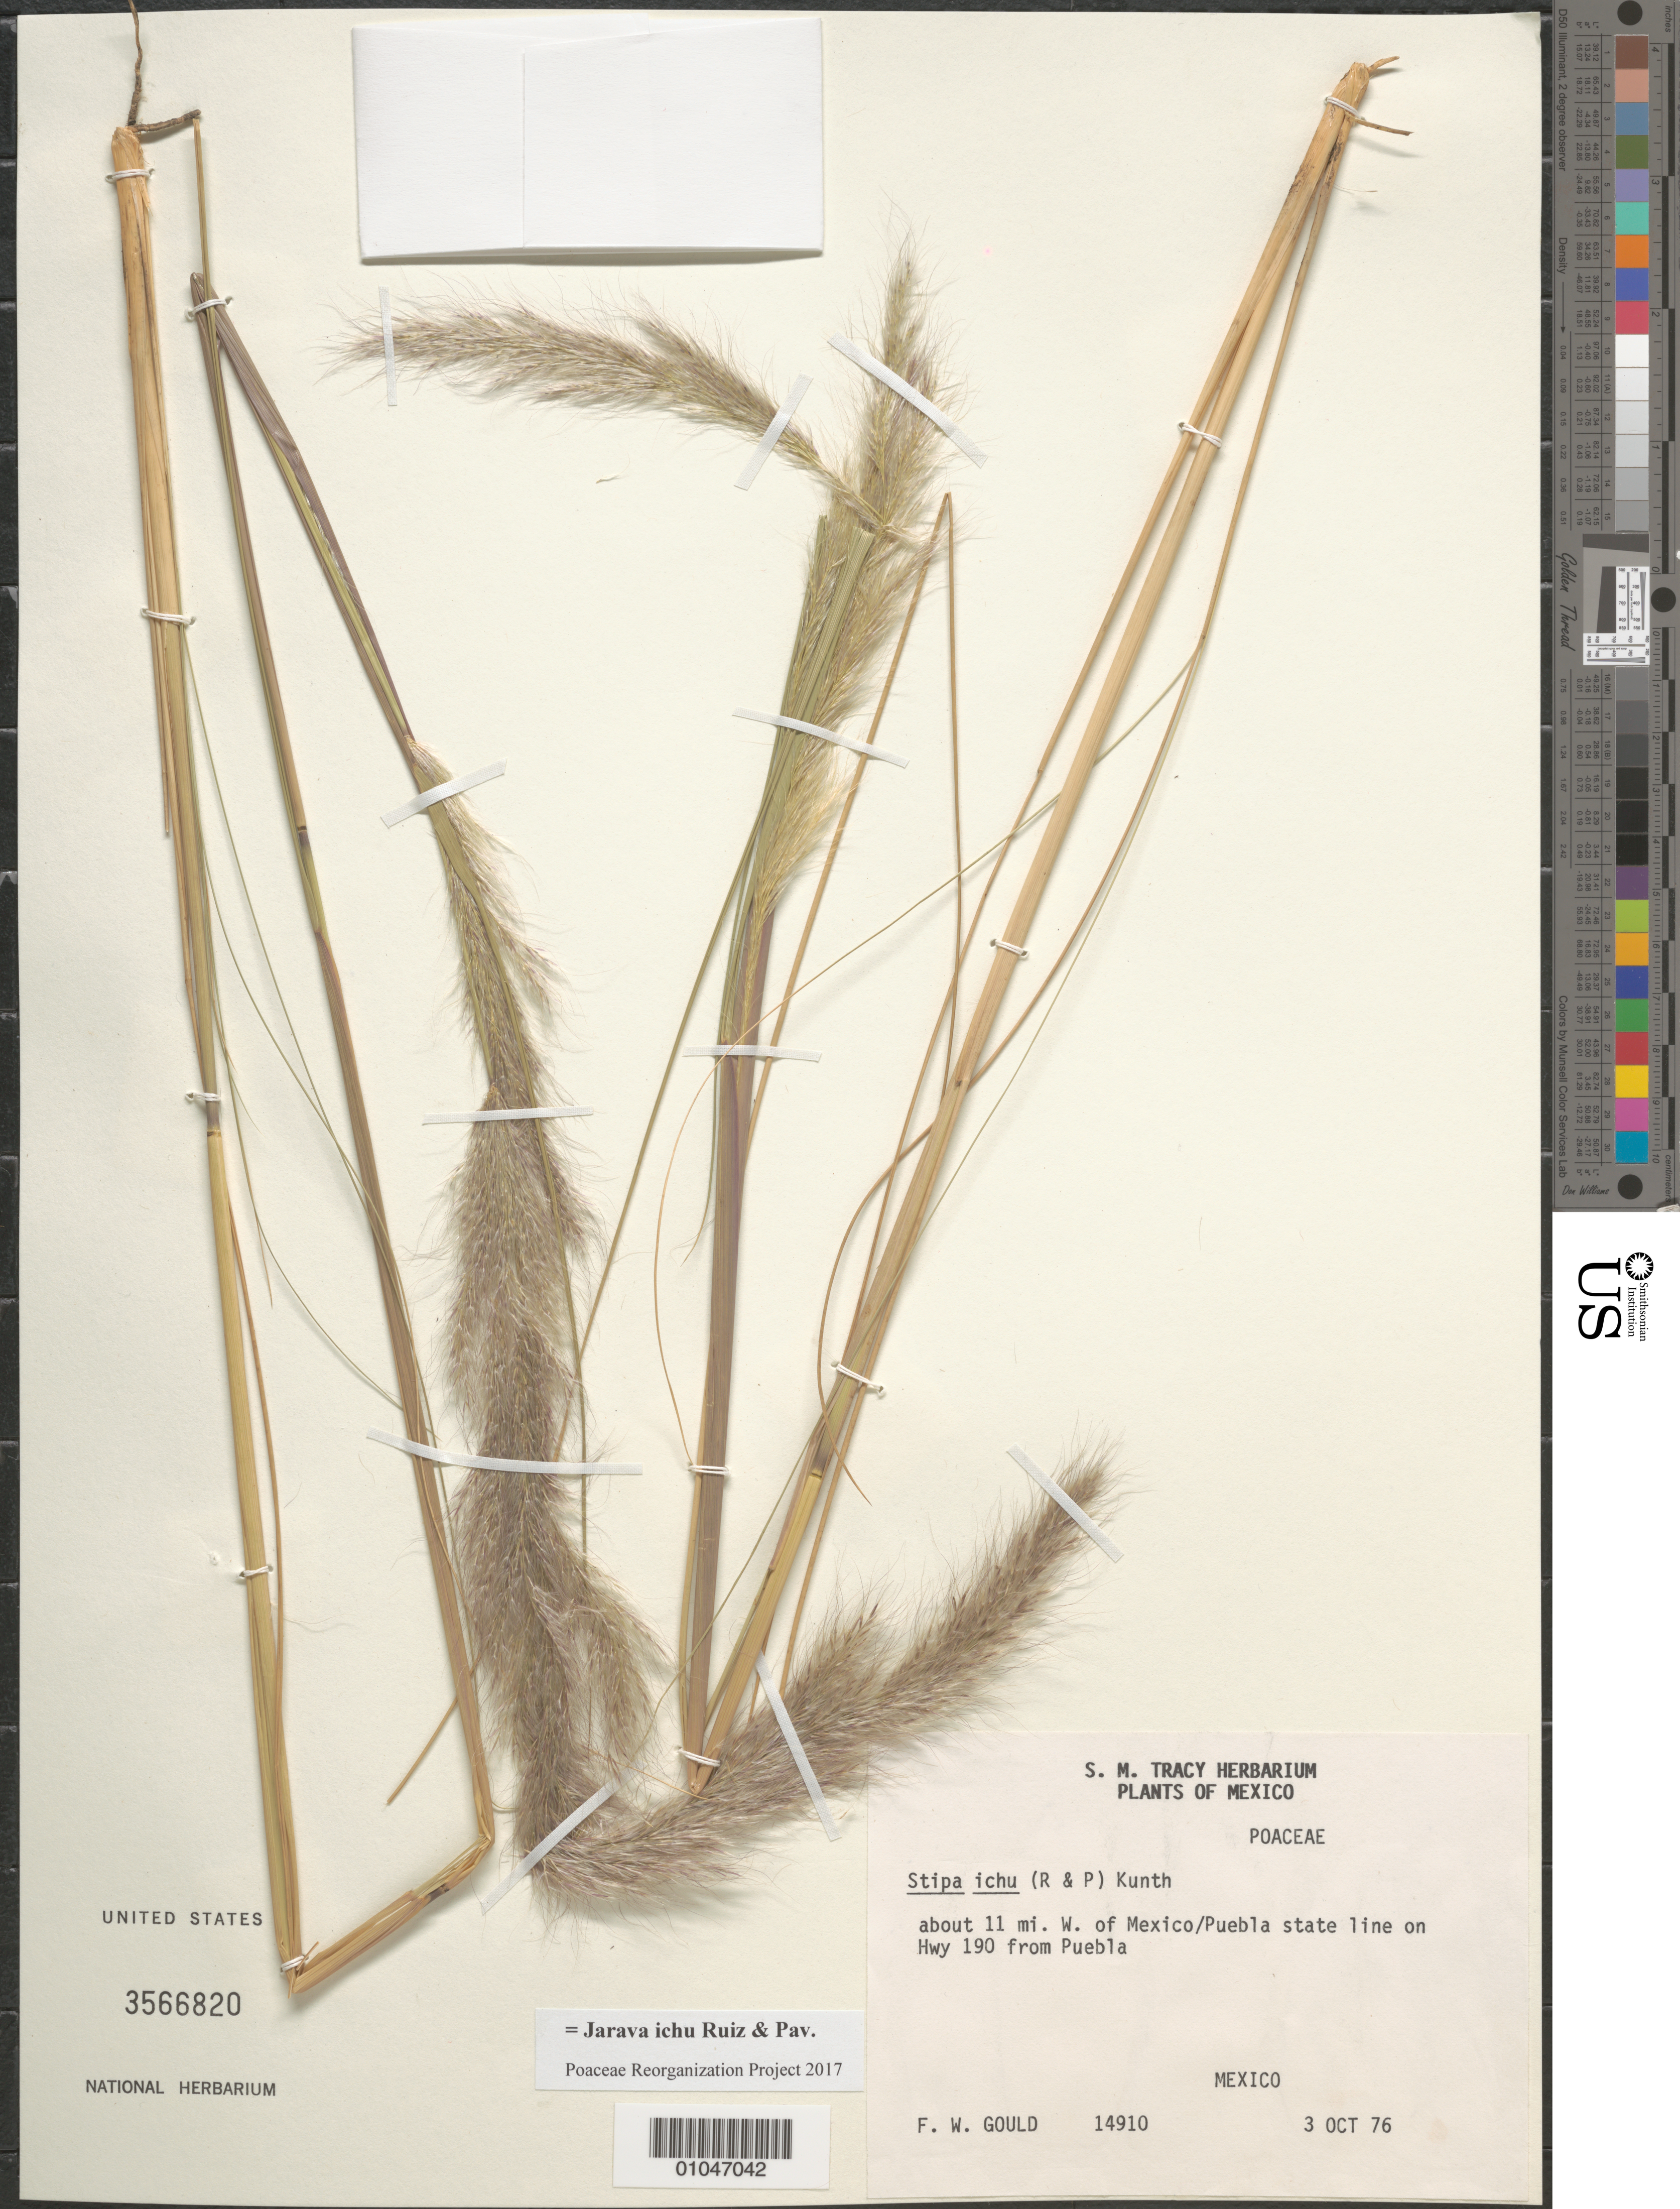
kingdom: Plantae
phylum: Tracheophyta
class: Liliopsida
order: Poales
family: Poaceae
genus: Jarava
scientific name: Jarava ichu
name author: Ruiz & Pav.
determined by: Poaceae Reorganization Project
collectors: F. W. Gould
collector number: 14910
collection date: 1976-10-03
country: México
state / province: Mexico / Puebla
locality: About 11 mi W of Mexico/Puebla state line on Hwy 190 from Puebla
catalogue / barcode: US 3566820